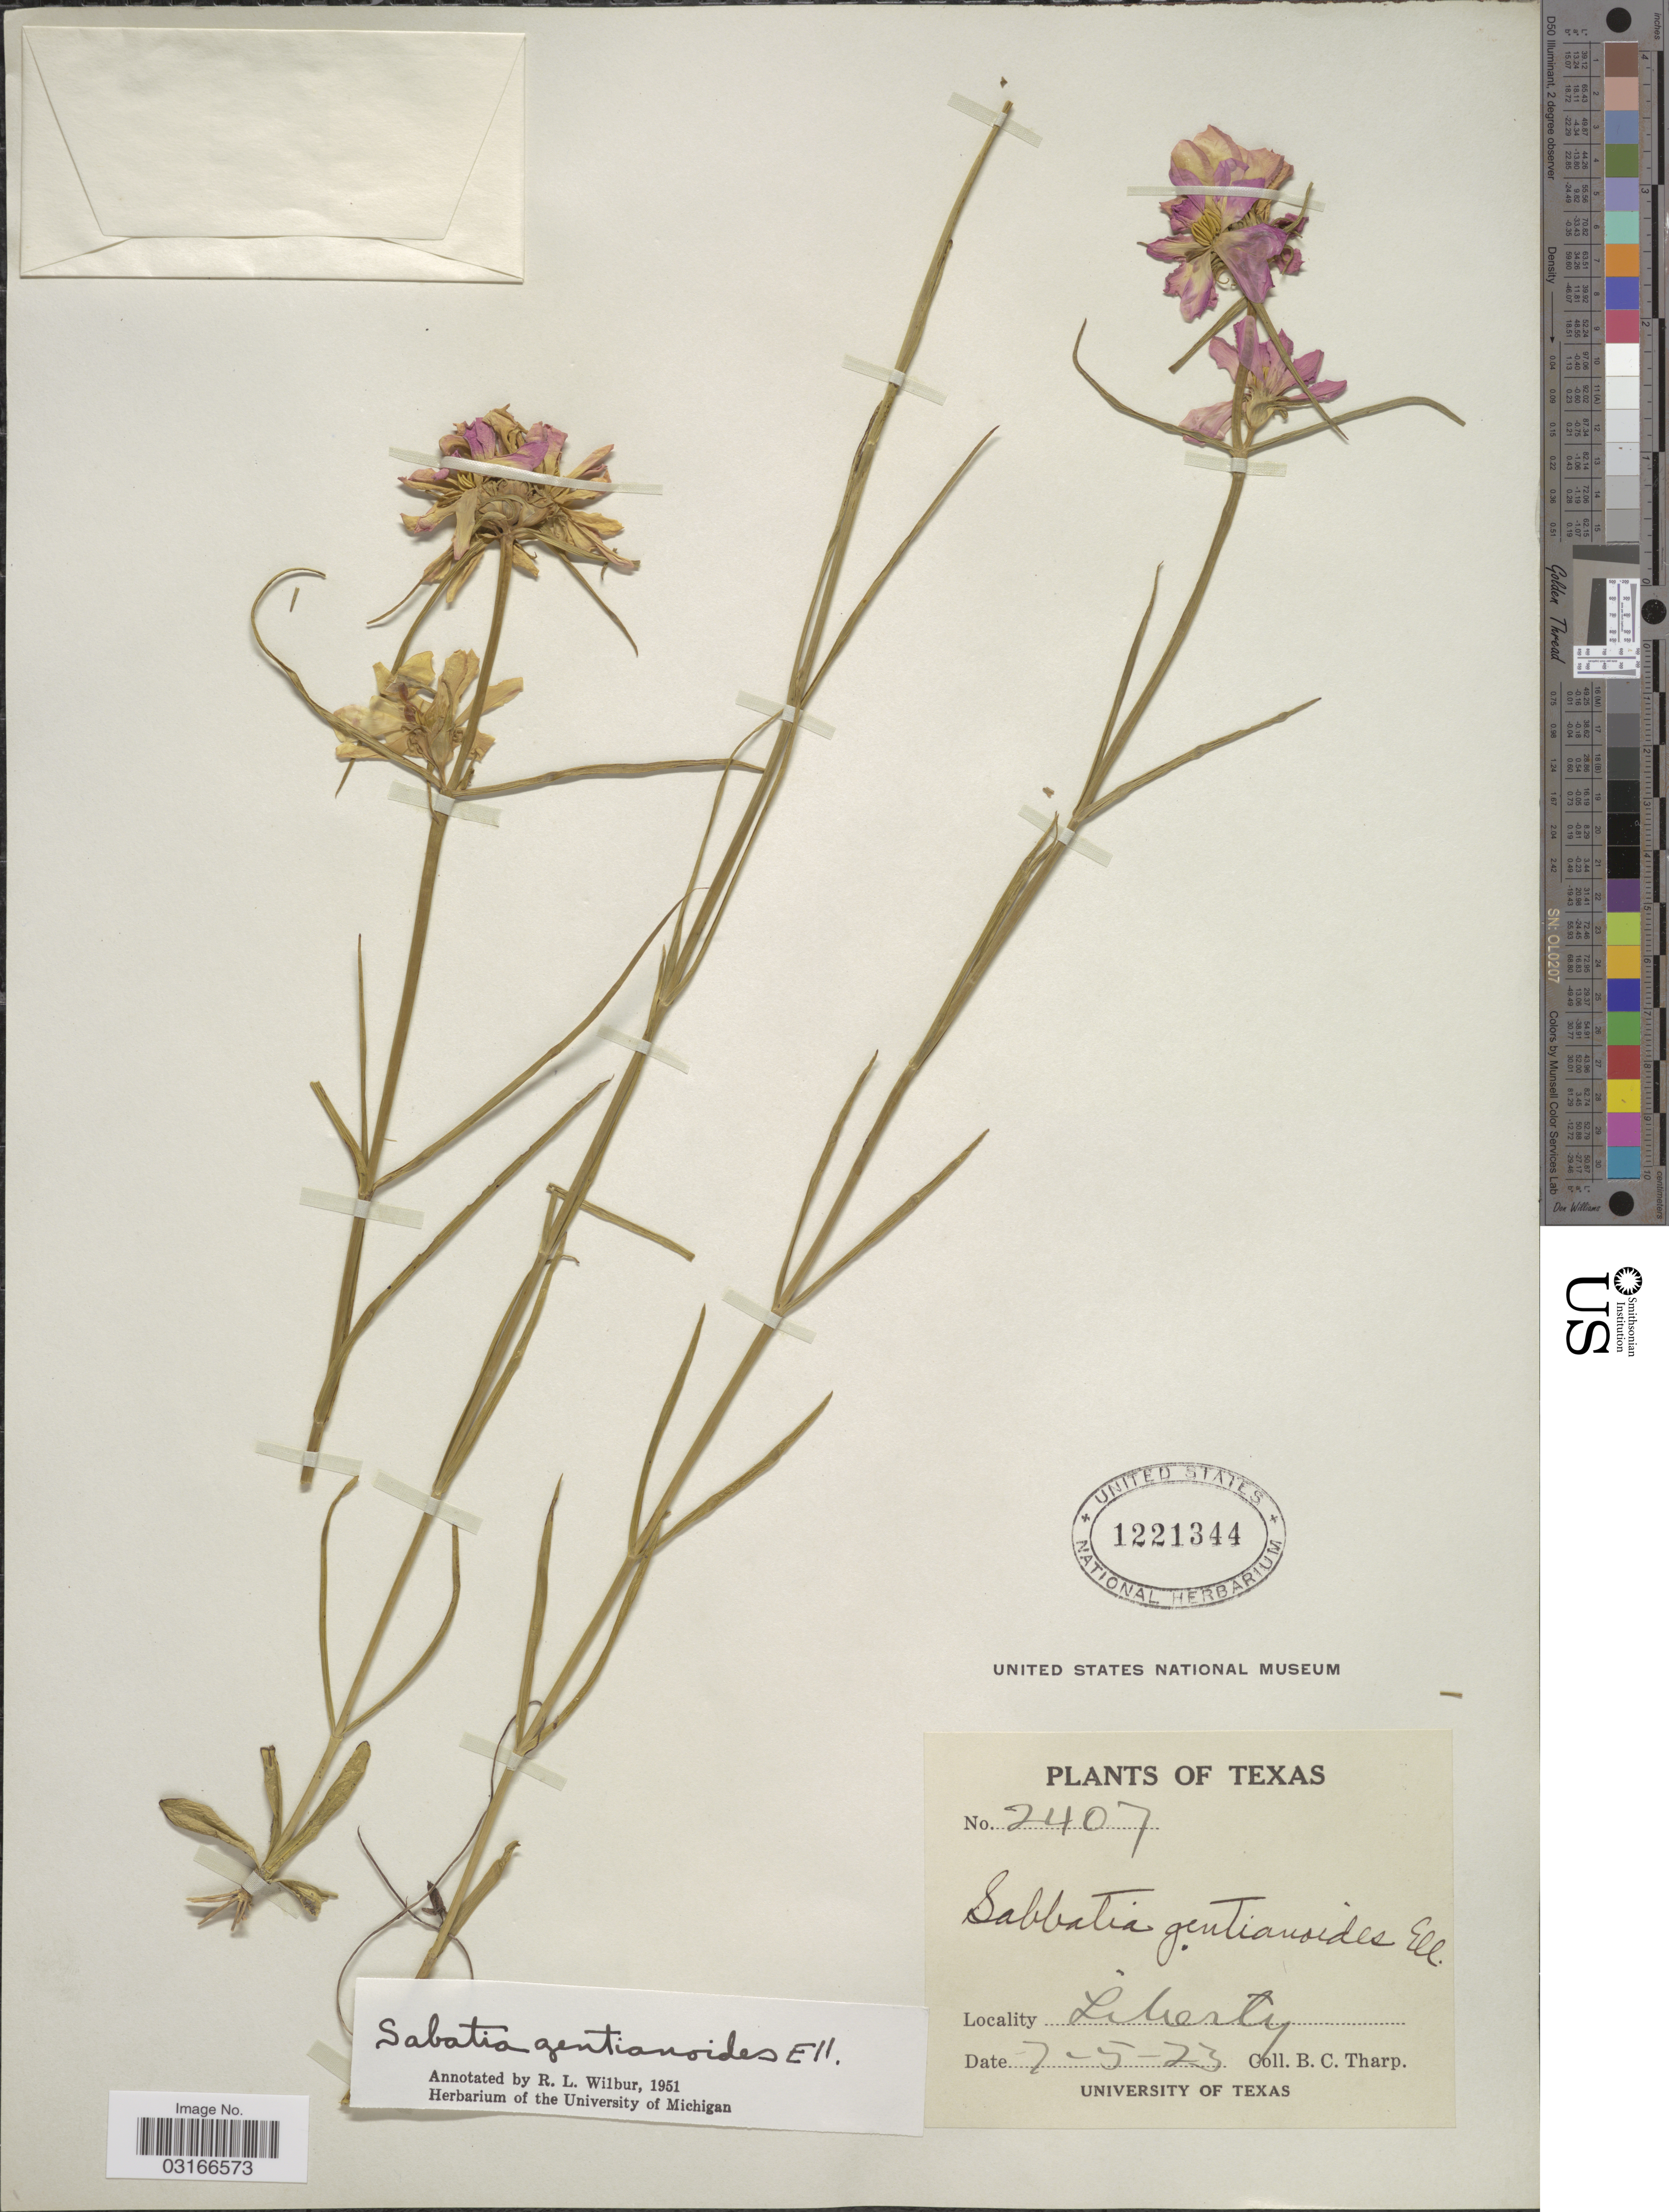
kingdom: Plantae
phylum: Tracheophyta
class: Magnoliopsida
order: Gentianales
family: Gentianaceae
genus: Sabatia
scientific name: Sabatia gentianoides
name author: Elliott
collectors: B. C. Tharp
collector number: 2407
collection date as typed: Transcribed d/m/y: 5/7/23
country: United States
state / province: Texas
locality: Liberty.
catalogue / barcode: US 1221344